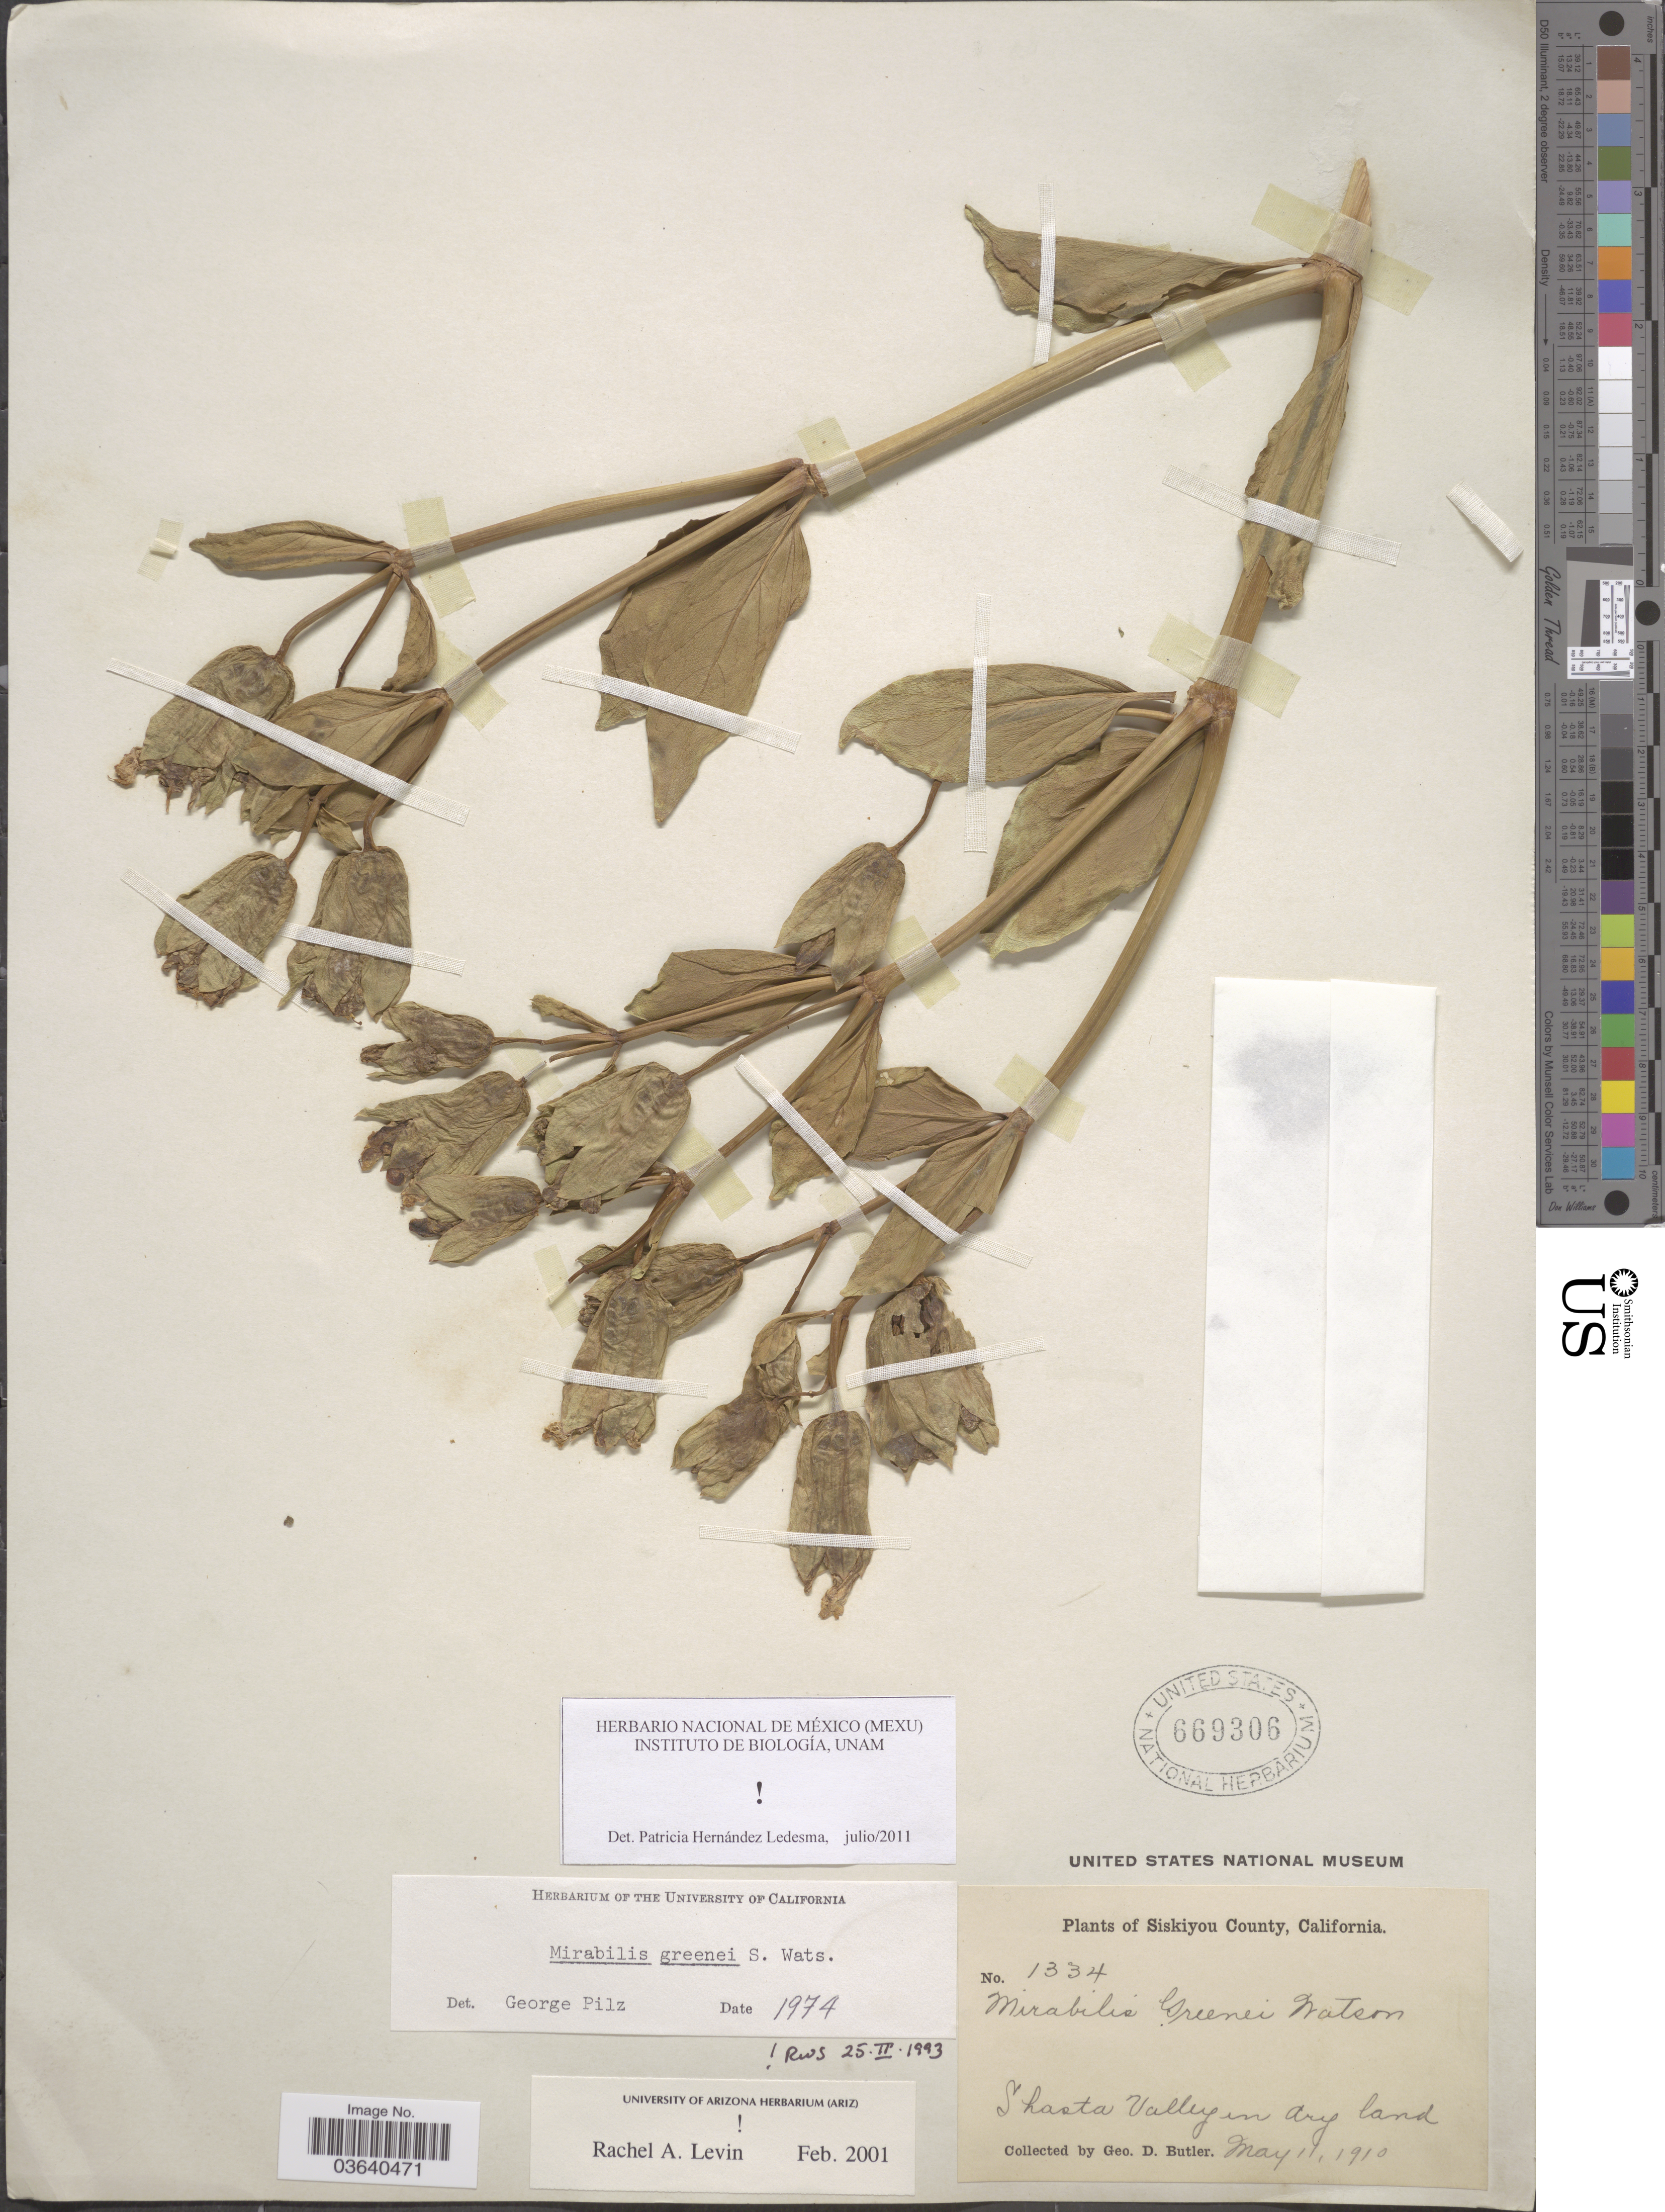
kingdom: Plantae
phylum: Tracheophyta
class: Magnoliopsida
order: Caryophyllales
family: Nyctaginaceae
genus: Mirabilis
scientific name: Mirabilis greenei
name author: S. Watson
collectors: G. D. Butler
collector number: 1334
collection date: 1910-05-11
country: United States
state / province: California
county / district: Siskiyou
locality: Siskiyou County. Shasta Valley in dry land.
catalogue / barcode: US 669306